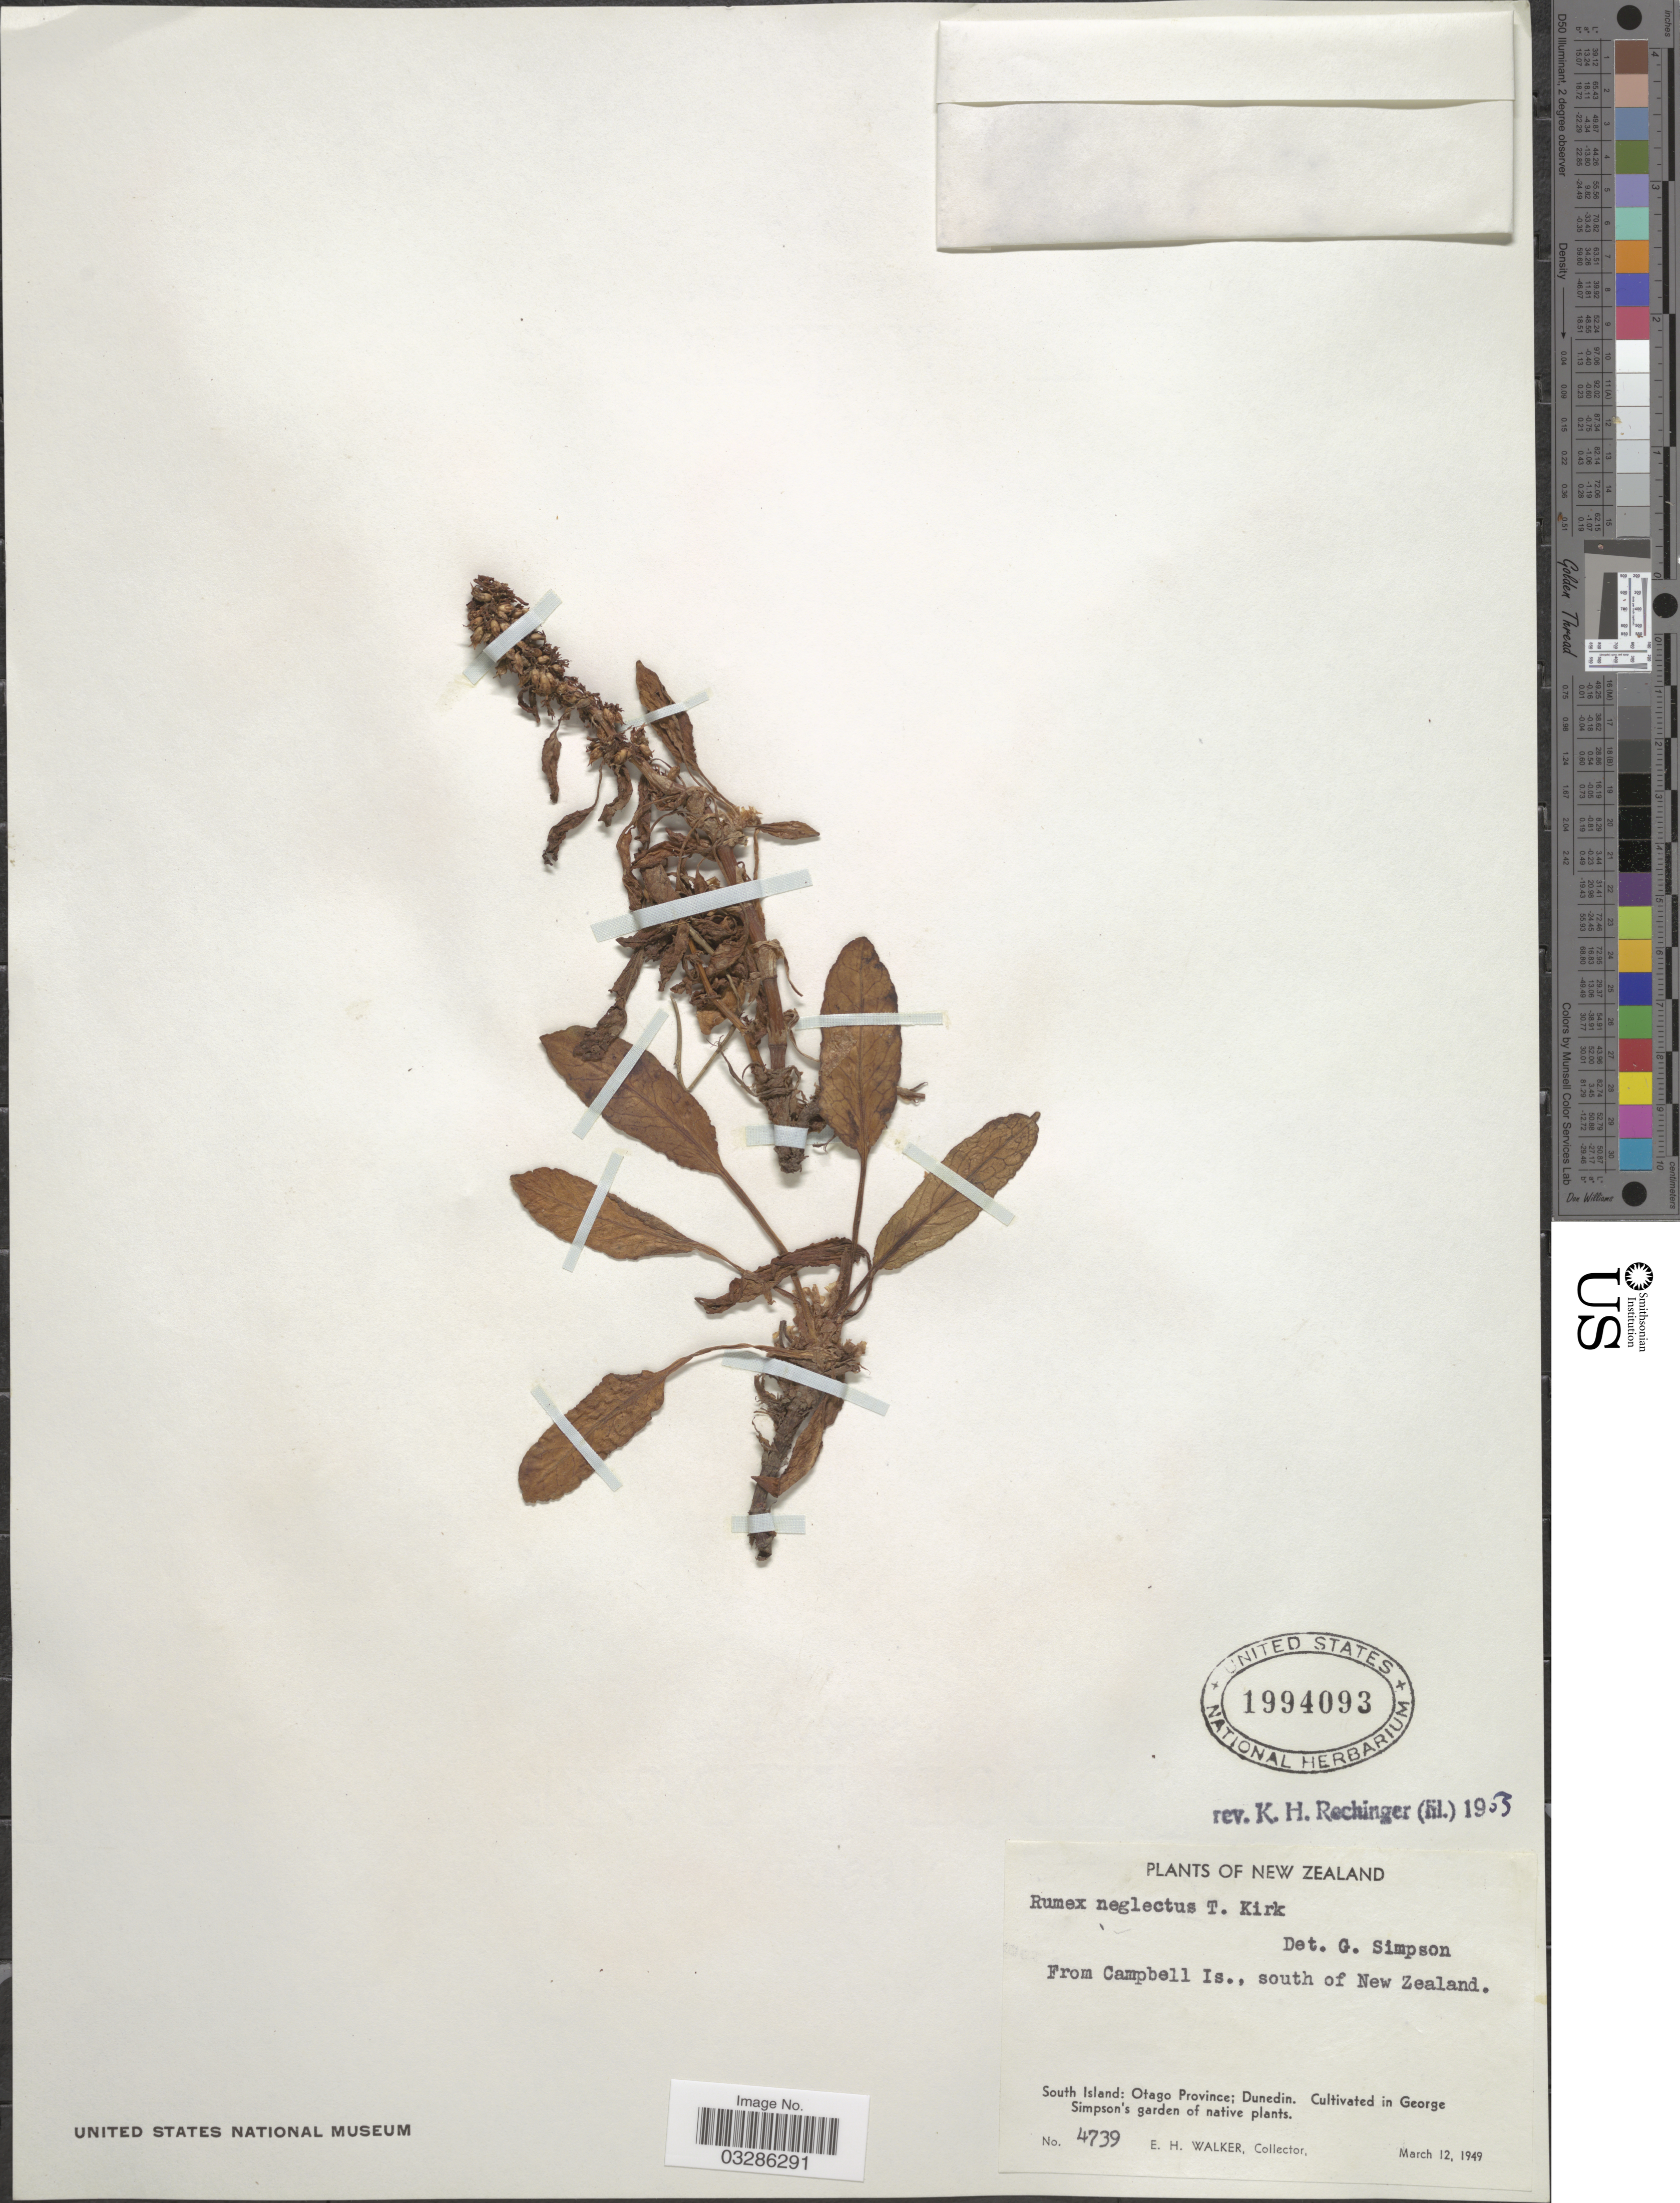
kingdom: Plantae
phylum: Tracheophyta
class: Magnoliopsida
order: Caryophyllales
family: Polygonaceae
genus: Rumex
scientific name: Rumex neglectus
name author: Kirk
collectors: E. H. Walker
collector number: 4739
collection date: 1949-03-12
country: New Zealand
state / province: Otago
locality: From Campbell Is., south of New Zealand. South Island: Otago Province; Dunedin [unsure placement] George Simpson's garden.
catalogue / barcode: US 1994093